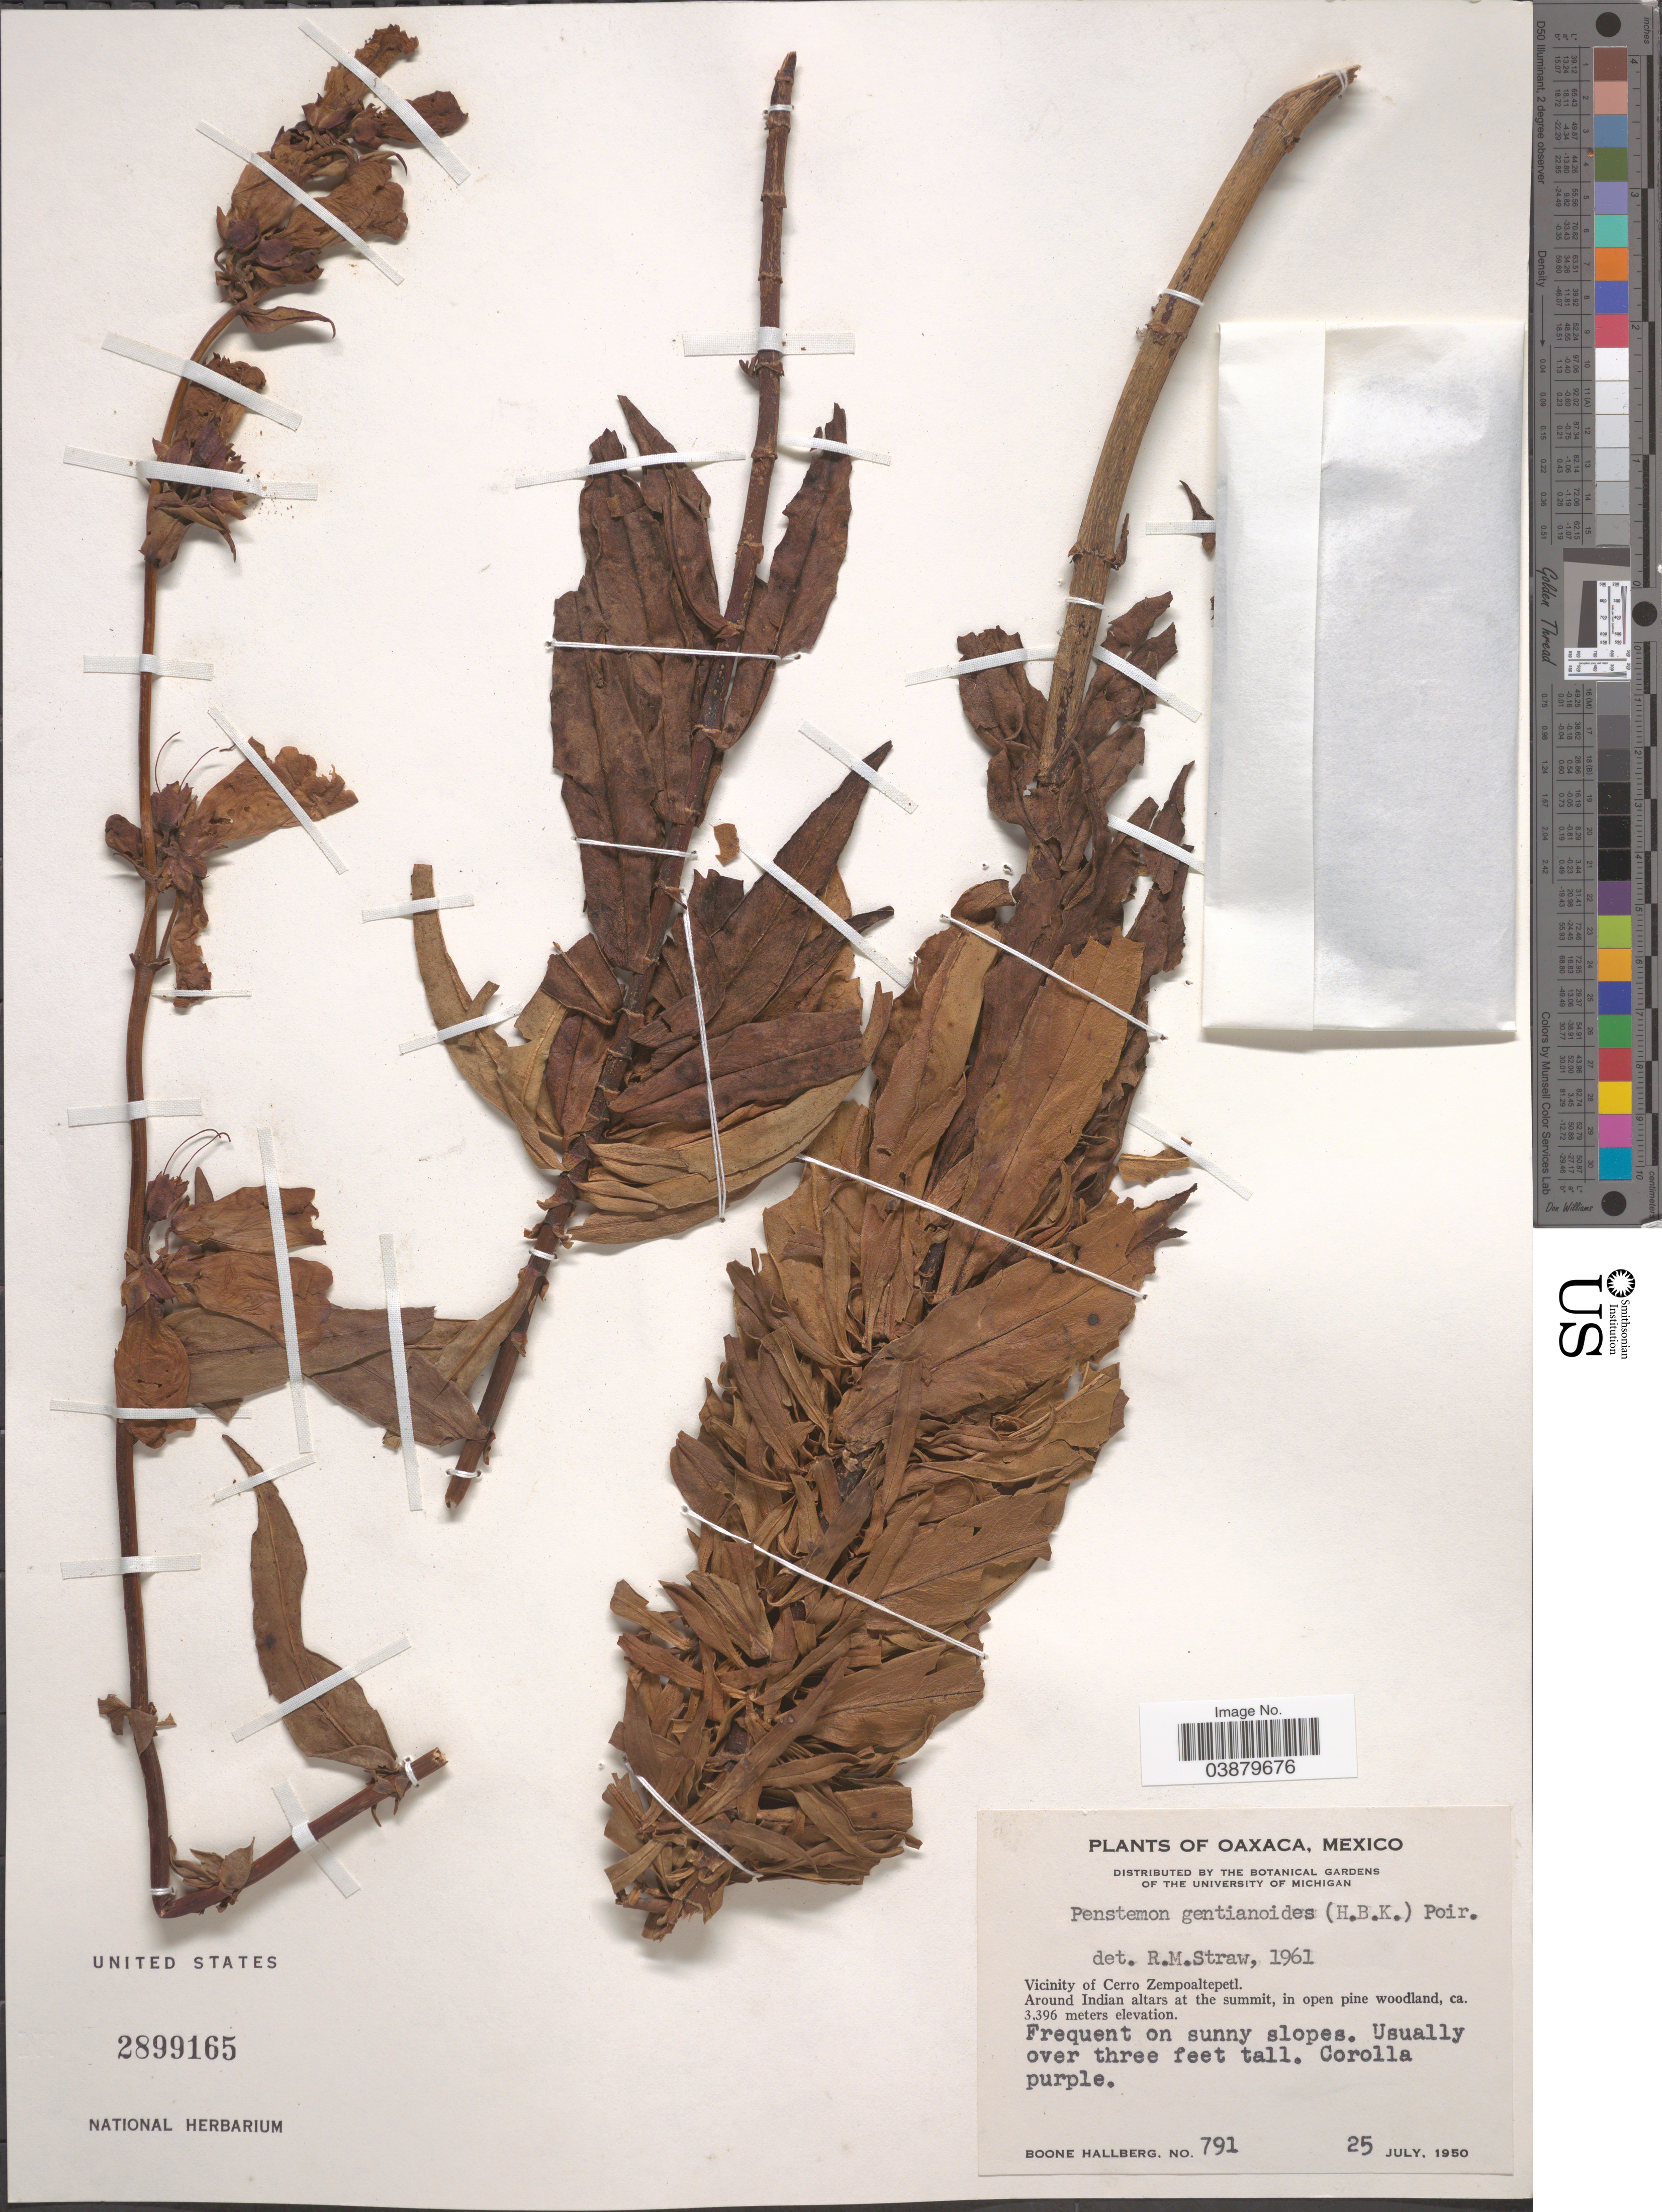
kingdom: Plantae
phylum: Tracheophyta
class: Magnoliopsida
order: Lamiales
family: Plantaginaceae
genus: Penstemon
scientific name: Penstemon gentianoides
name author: (Kunth) Poir.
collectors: B. Hallberg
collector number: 791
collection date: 1950-07-25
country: Mexico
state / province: Oaxaca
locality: Vicinity of Cerro Zempoaltepetl. Around Indian altars at the summit, in open pine woodland.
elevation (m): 3396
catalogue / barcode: US 2899165